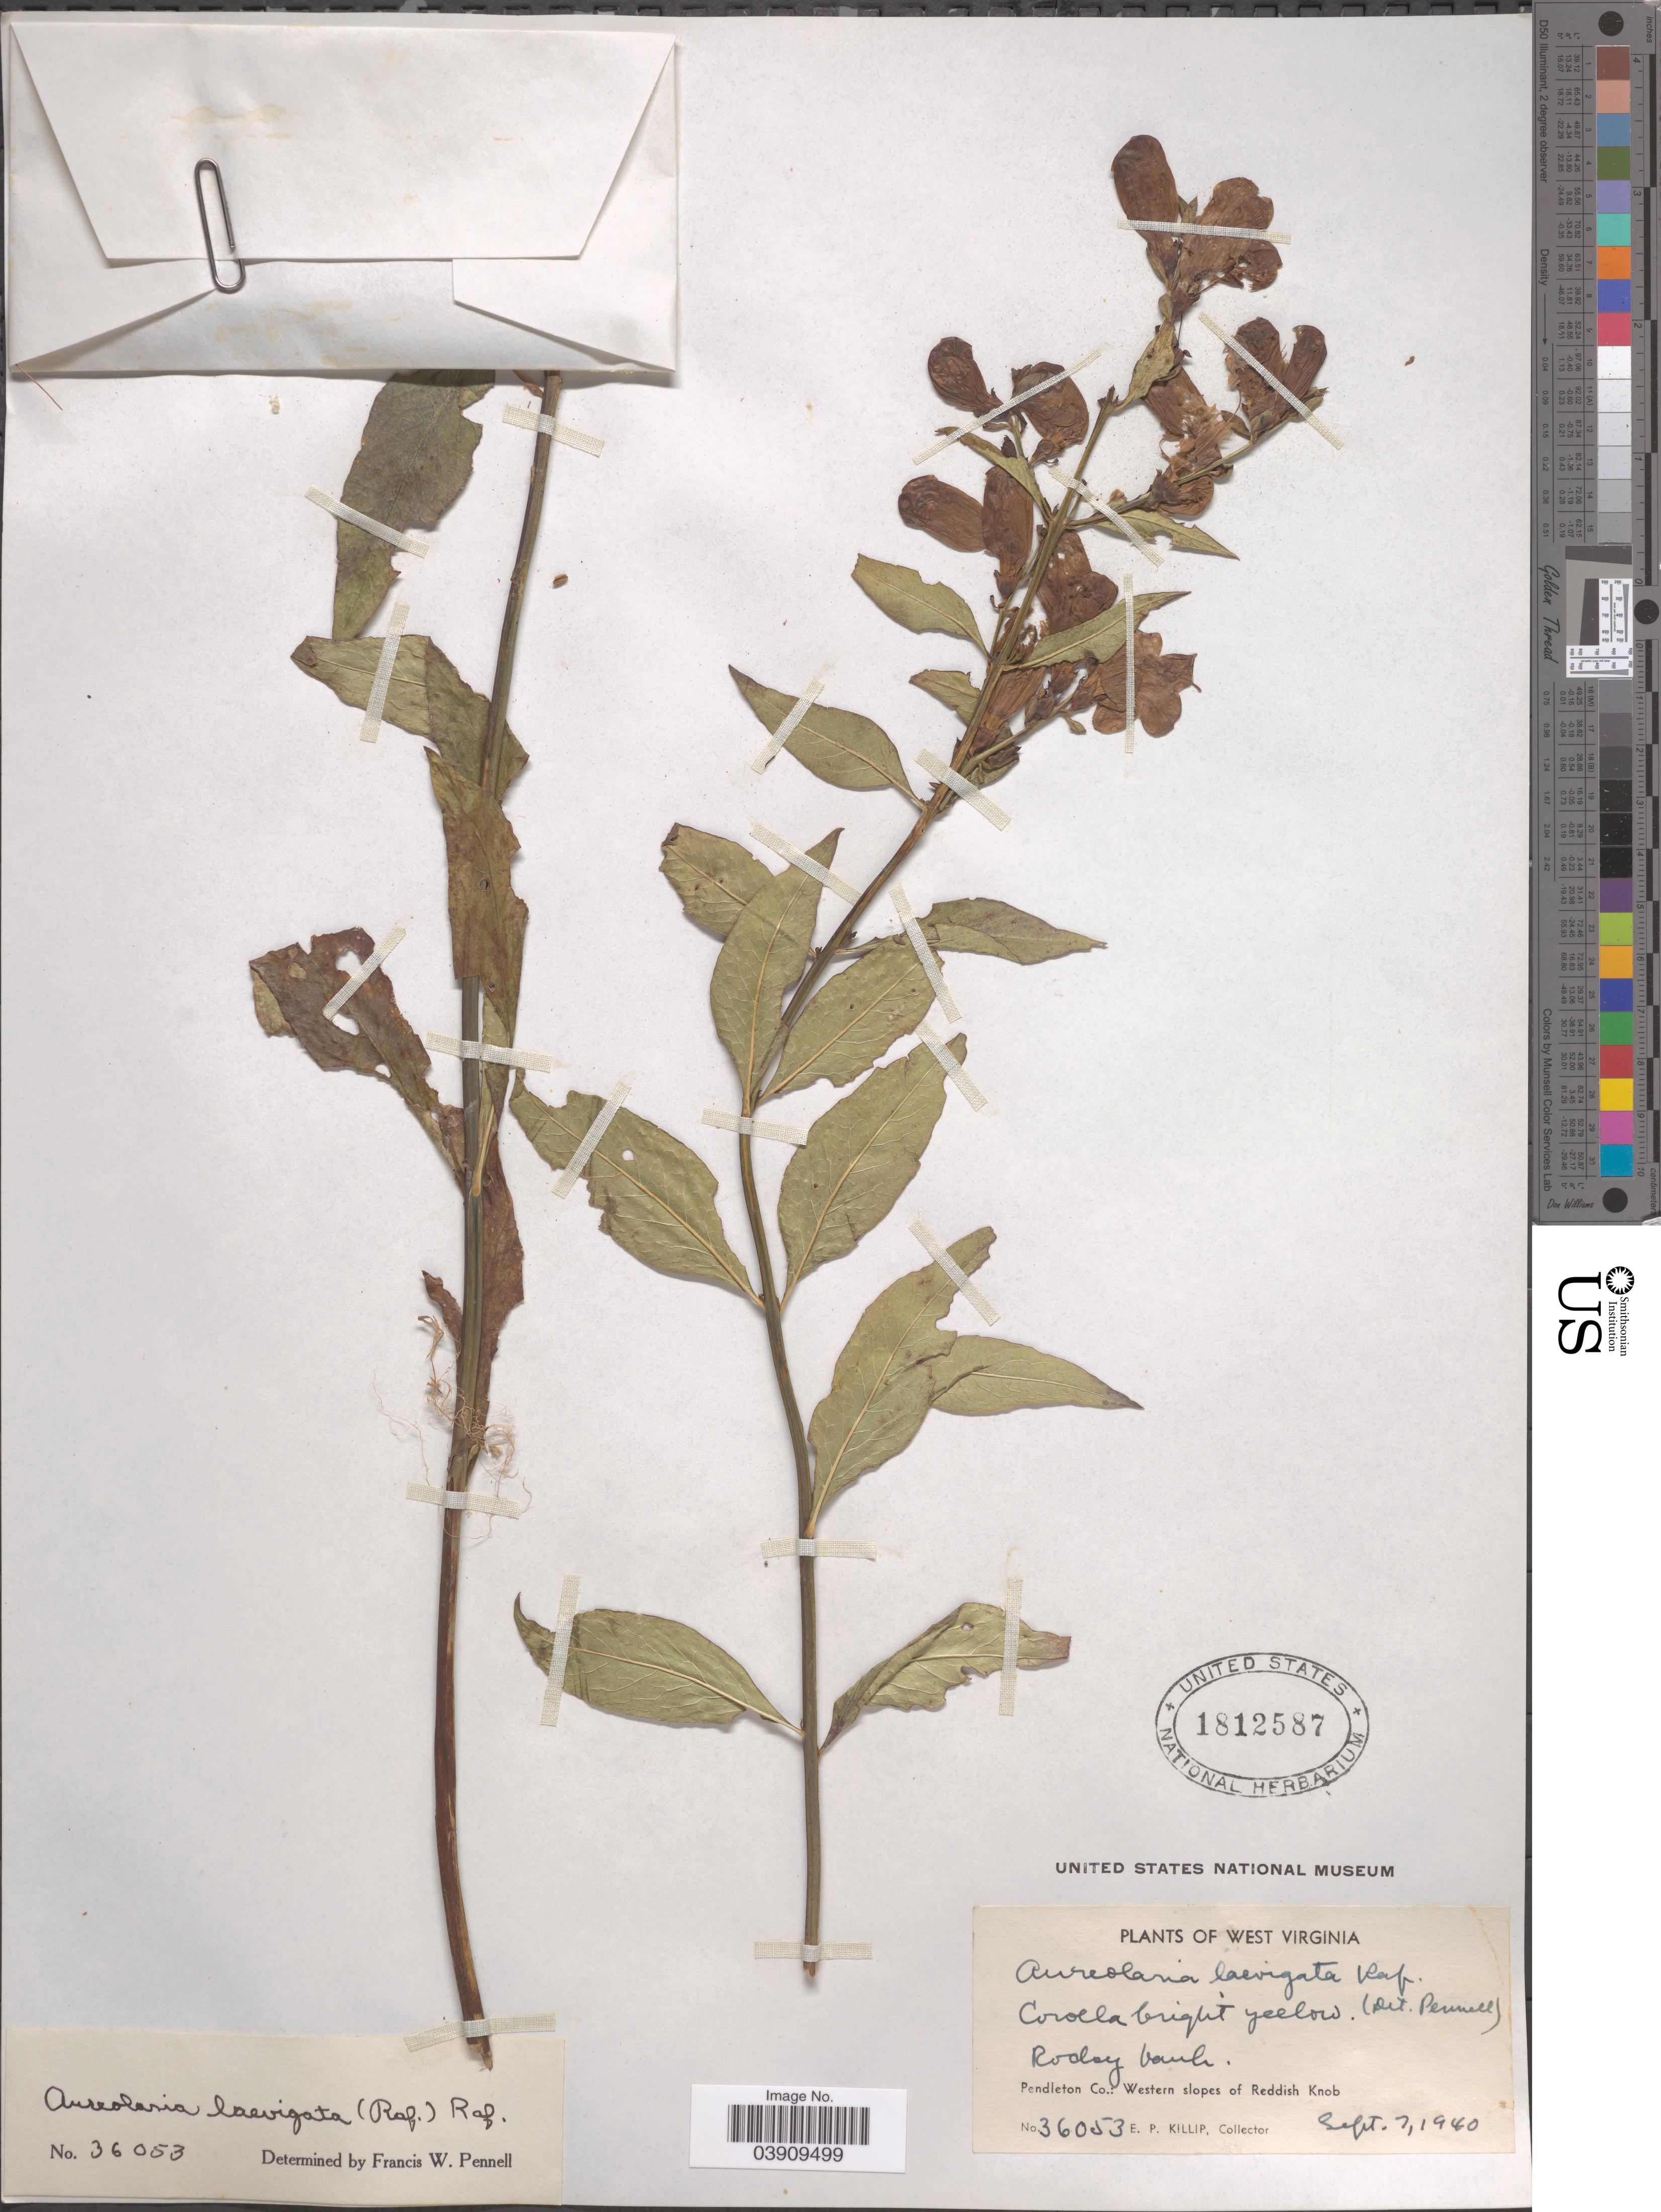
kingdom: Plantae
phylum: Tracheophyta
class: Magnoliopsida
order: Lamiales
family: Orobanchaceae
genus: Aureolaria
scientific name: Aureolaria laevigata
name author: (Raf.) Raf.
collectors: E. P. Killip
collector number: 36053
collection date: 1980-09-07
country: United States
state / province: West Virginia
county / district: Pendleton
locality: Pendleton Co.: Western slopes of Reddish Knob.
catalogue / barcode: US 1812587